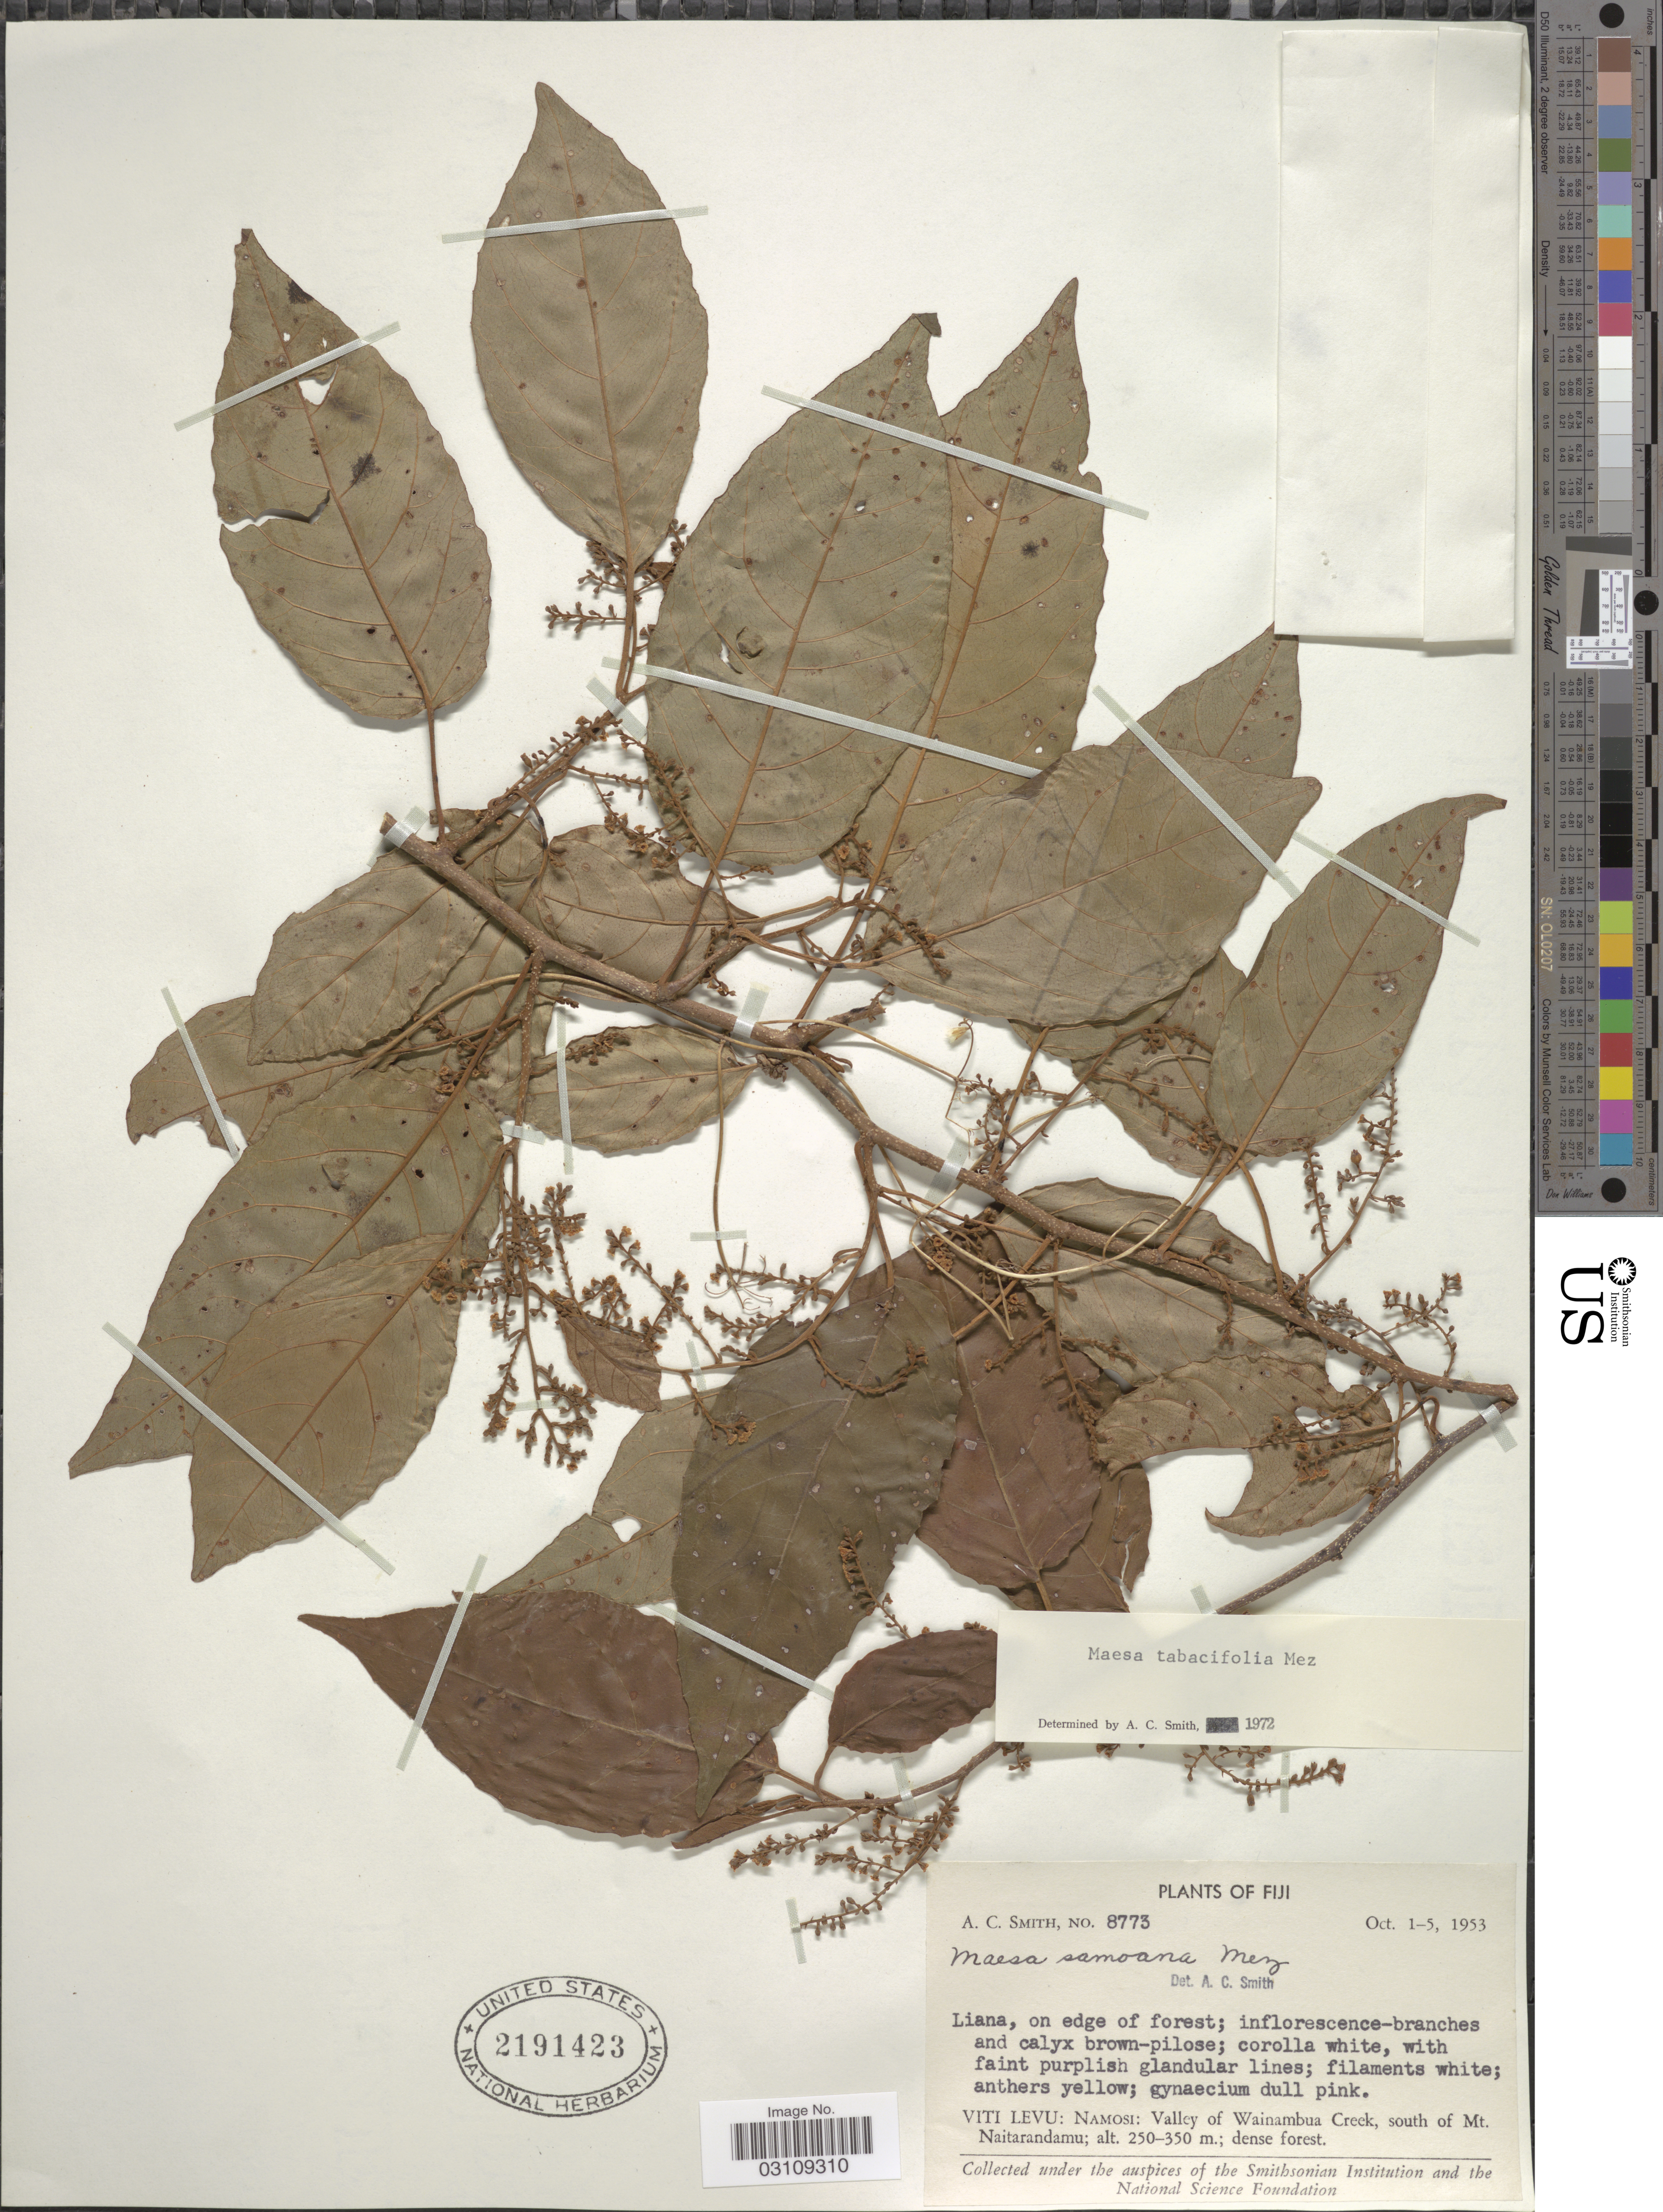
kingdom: Plantae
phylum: Tracheophyta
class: Magnoliopsida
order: Ericales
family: Primulaceae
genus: Maesa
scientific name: Maesa tabacifolia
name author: Mez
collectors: A. C. Smith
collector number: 8773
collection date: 1953-10-01/1953-10-05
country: Fiji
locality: Viti Levu: Namosi: Valley of Wainambua Creek, south of Mt. Naitarandamu.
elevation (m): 250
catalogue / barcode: US 2191423